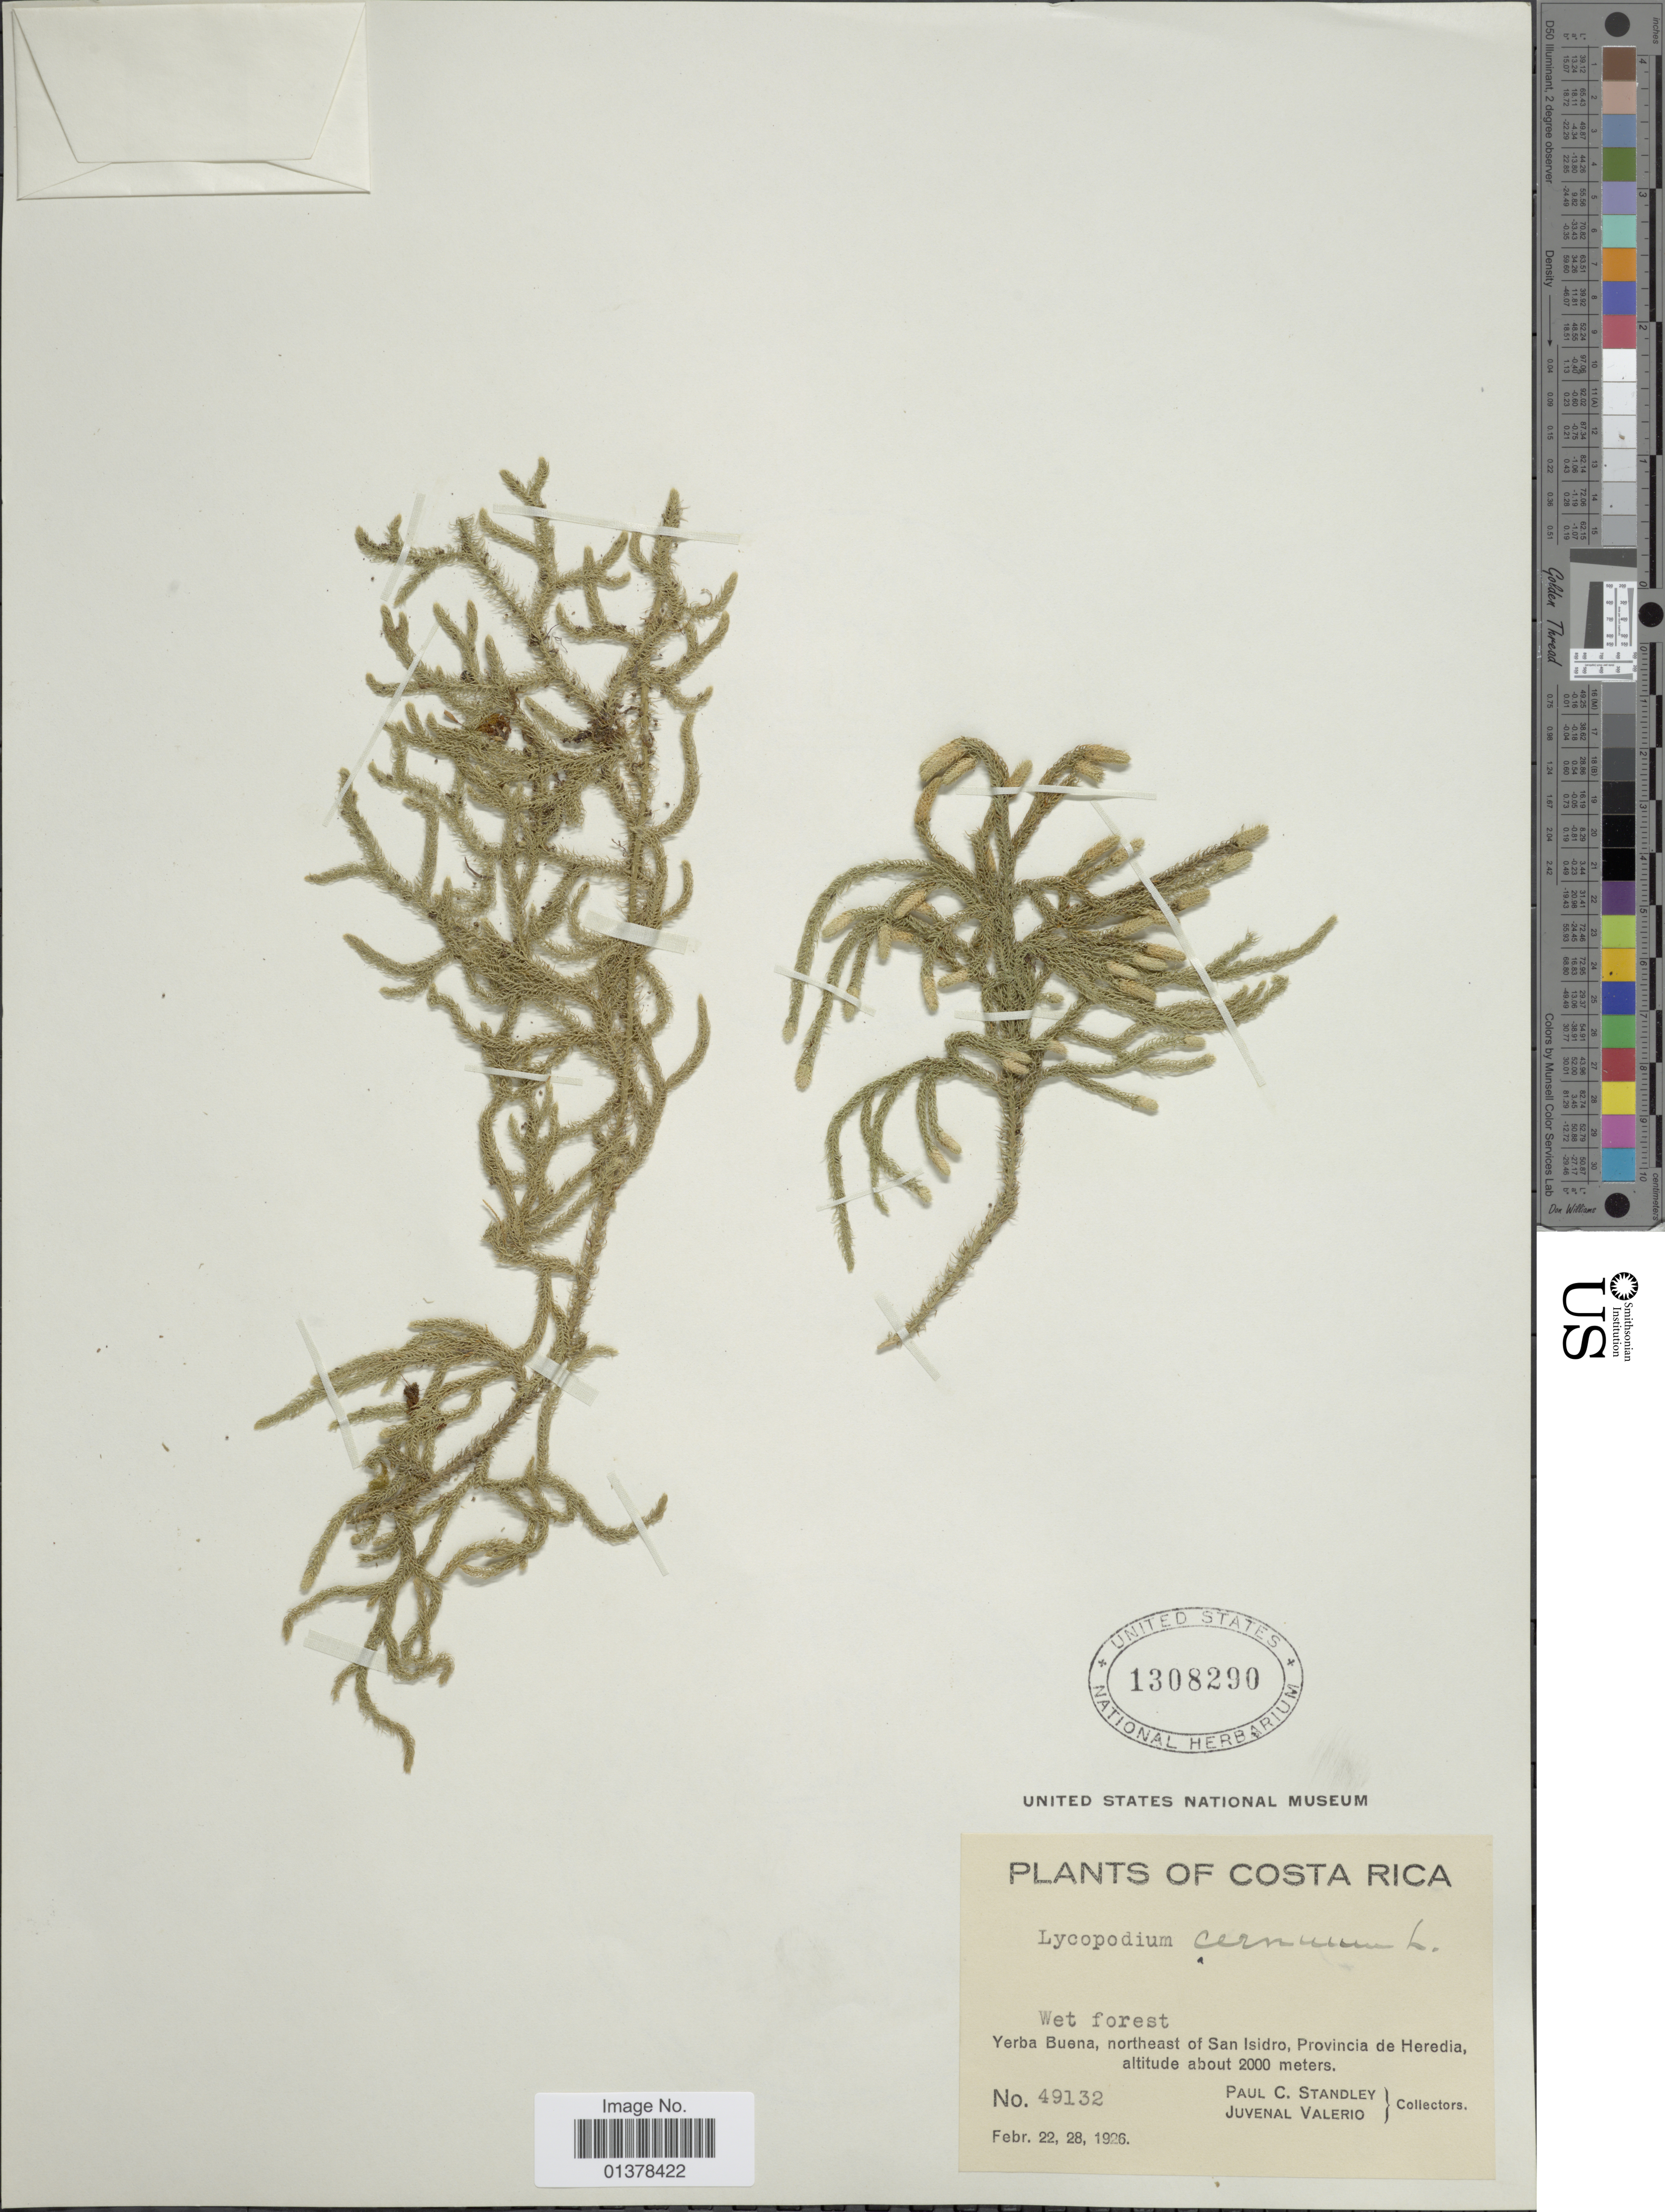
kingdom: Plantae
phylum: Tracheophyta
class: Lycopodiopsida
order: Lycopodiales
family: Lycopodiaceae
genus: Palhinhaea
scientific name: Palhinhaea cernua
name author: (L.) Vasc. & Franco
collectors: P. C. Standley & J. Valerio R.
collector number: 49132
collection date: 1926-02-22/1926-02-28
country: Costa Rica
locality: Yerba Buena, northeast of San Isidoro, Provincia de Heredia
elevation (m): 2000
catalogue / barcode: US 1308290